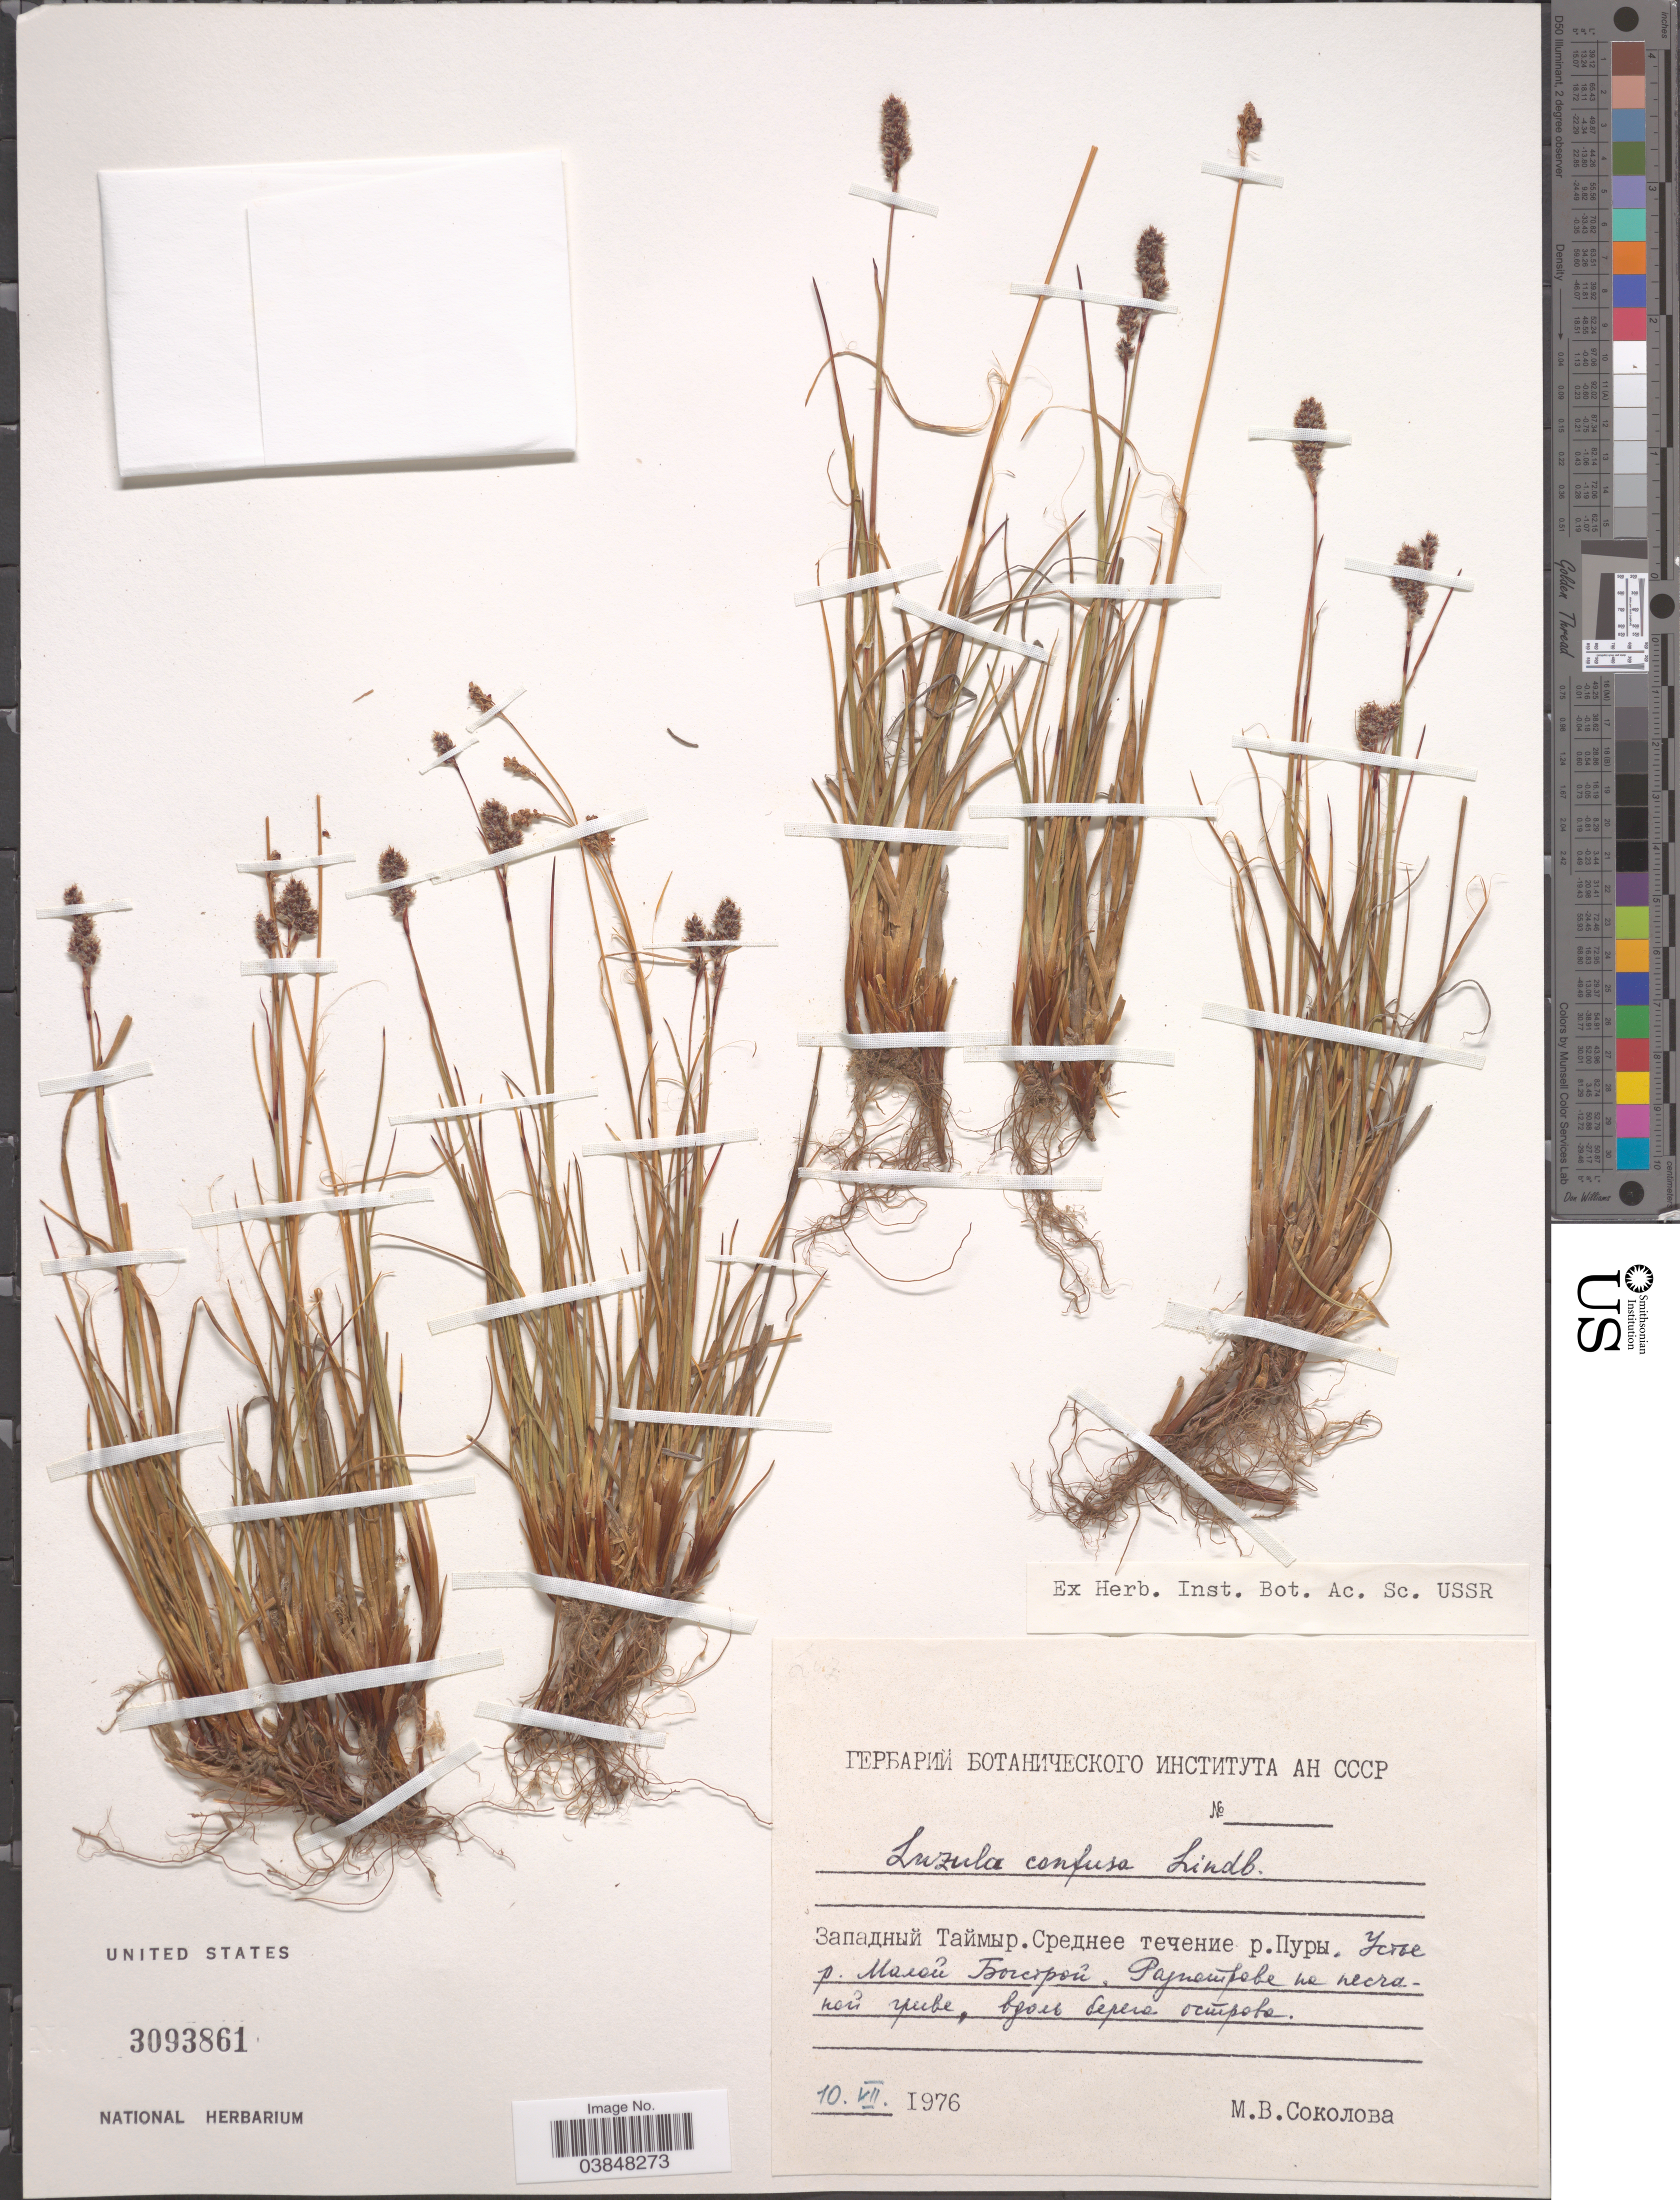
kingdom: Plantae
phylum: Tracheophyta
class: Liliopsida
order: Poales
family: Juncaceae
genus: Luzula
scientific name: Luzula confusa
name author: Lindeb.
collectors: M. Sokolova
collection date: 1976-07-10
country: Russian Federation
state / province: Krasnoyarsk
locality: West Taymyr, river Pur, estuary of river Malaya Bystraya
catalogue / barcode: US 3093861